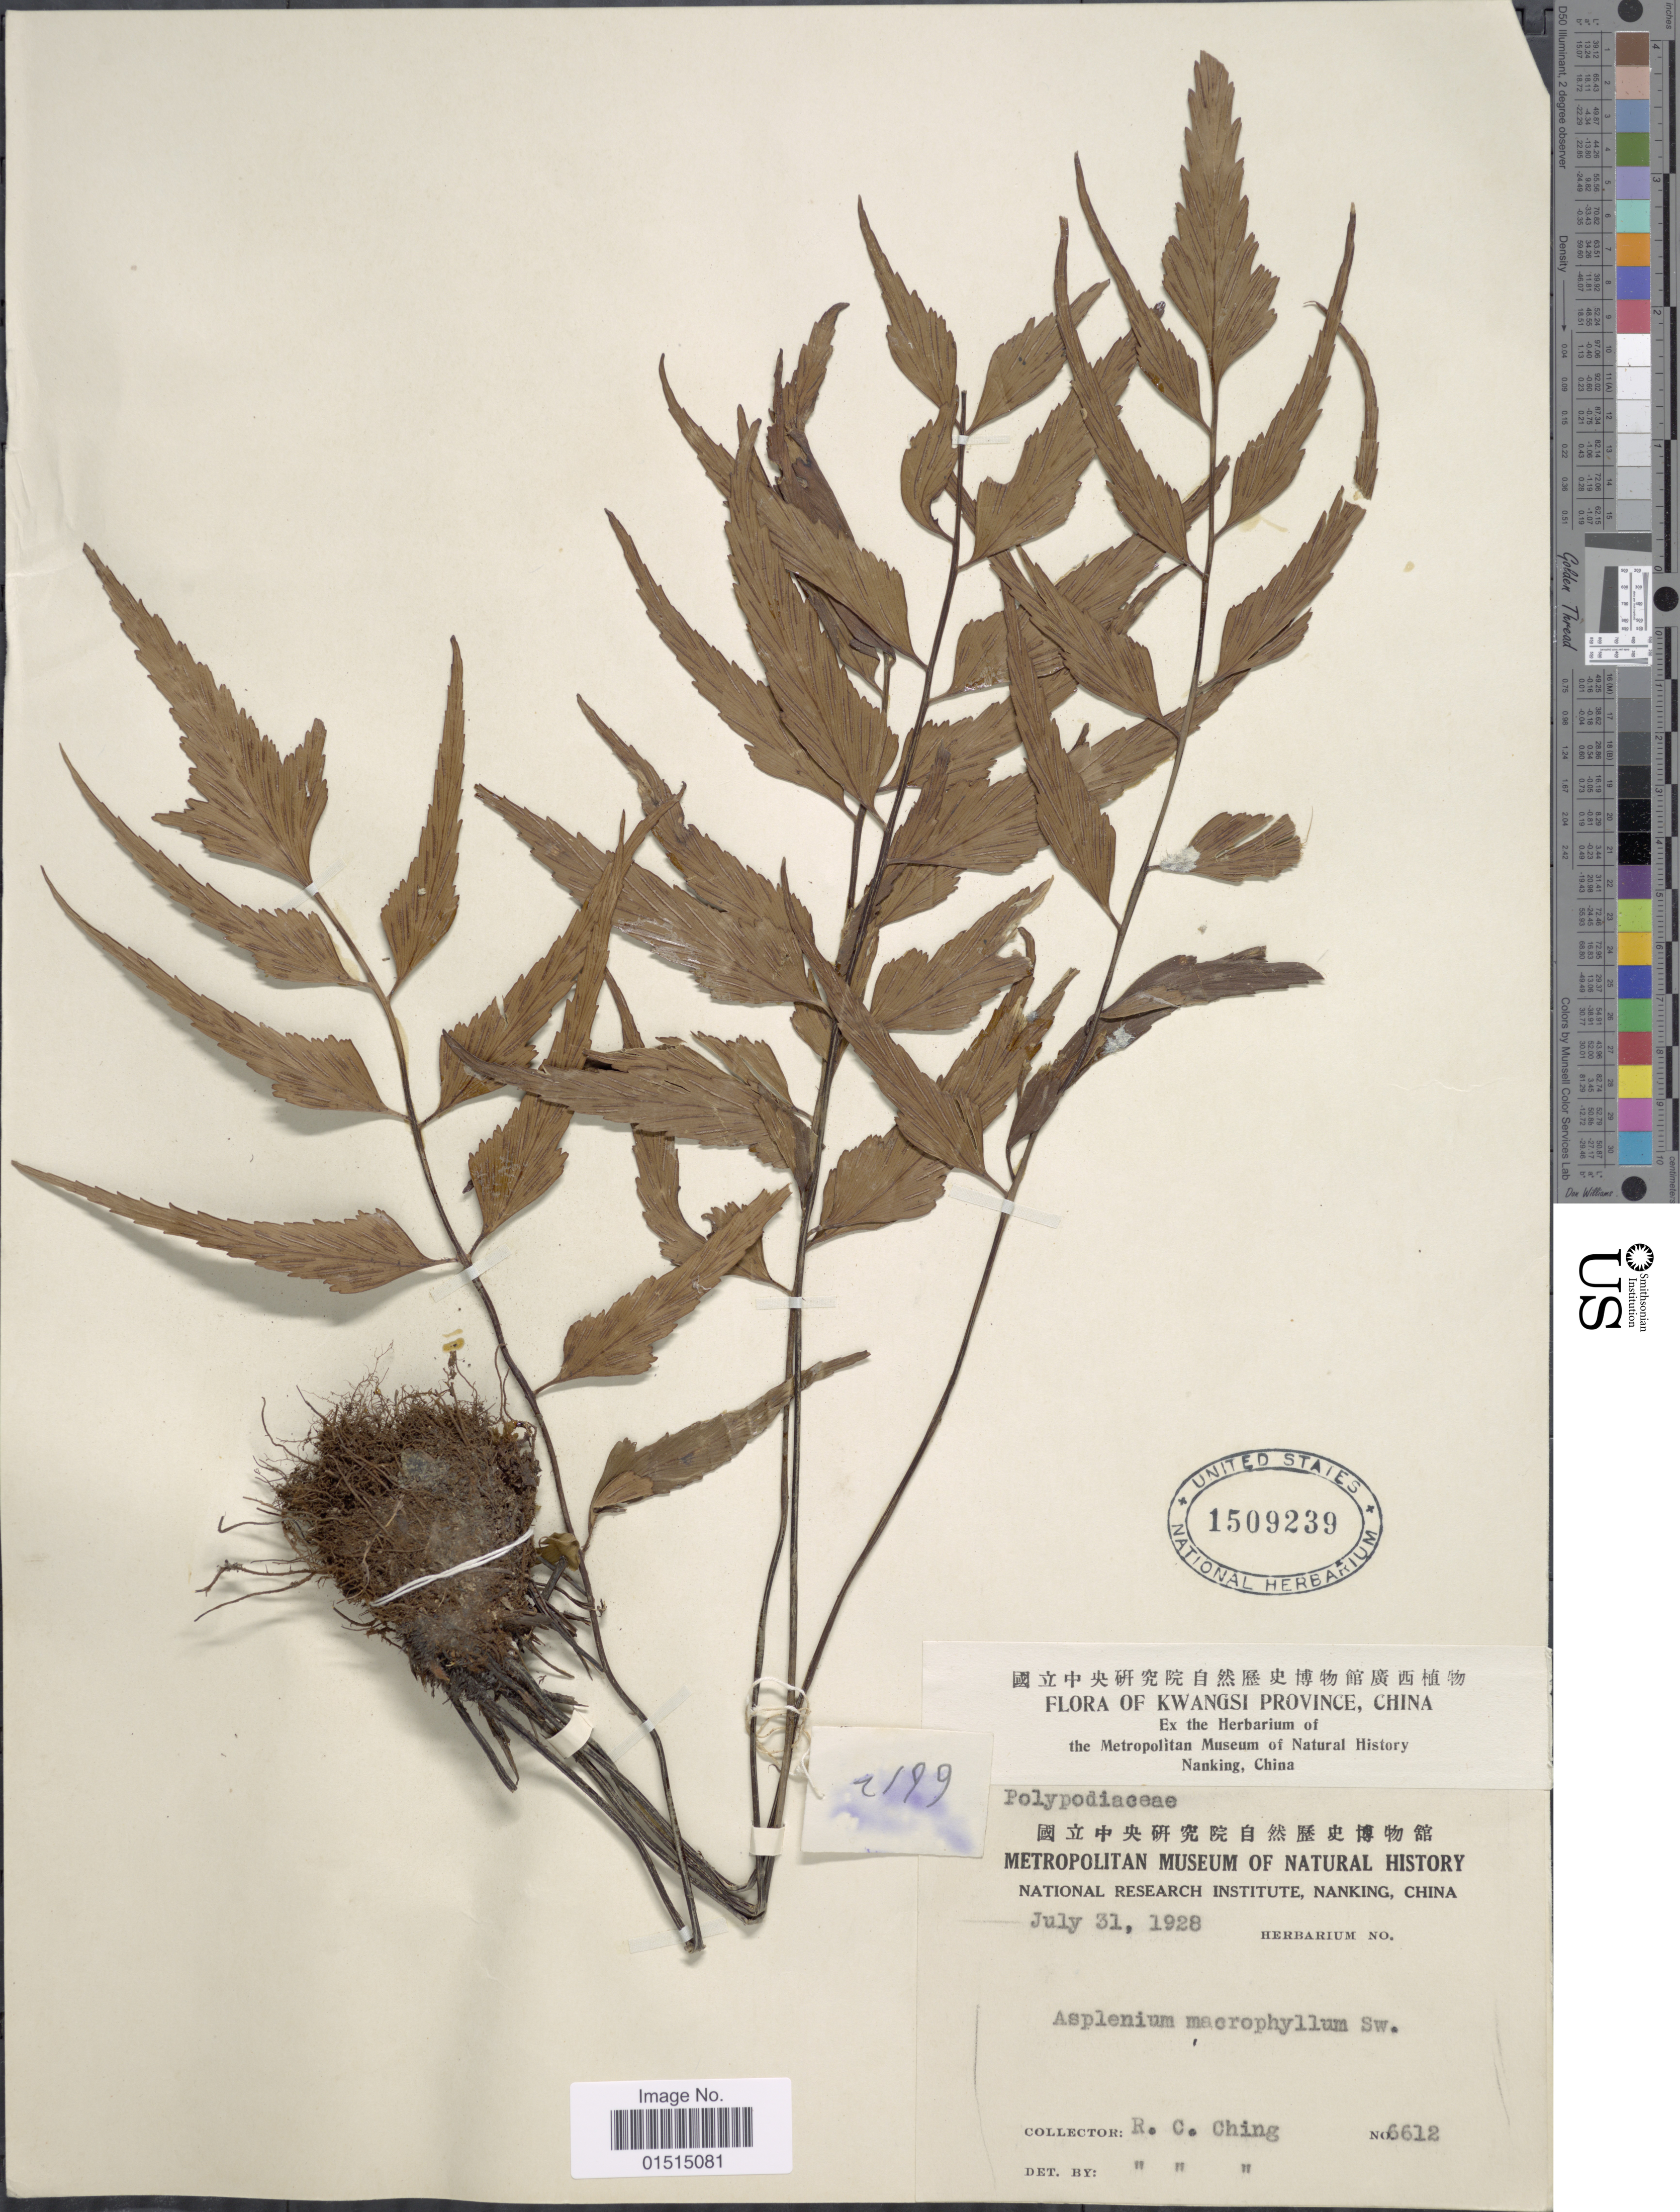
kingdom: Plantae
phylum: Tracheophyta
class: Polypodiopsida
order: Polypodiales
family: Aspleniaceae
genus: Asplenium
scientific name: Asplenium macrophyllum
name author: Sw.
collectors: R. C. Ching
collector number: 6612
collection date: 1928-07-31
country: China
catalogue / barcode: US 1509239